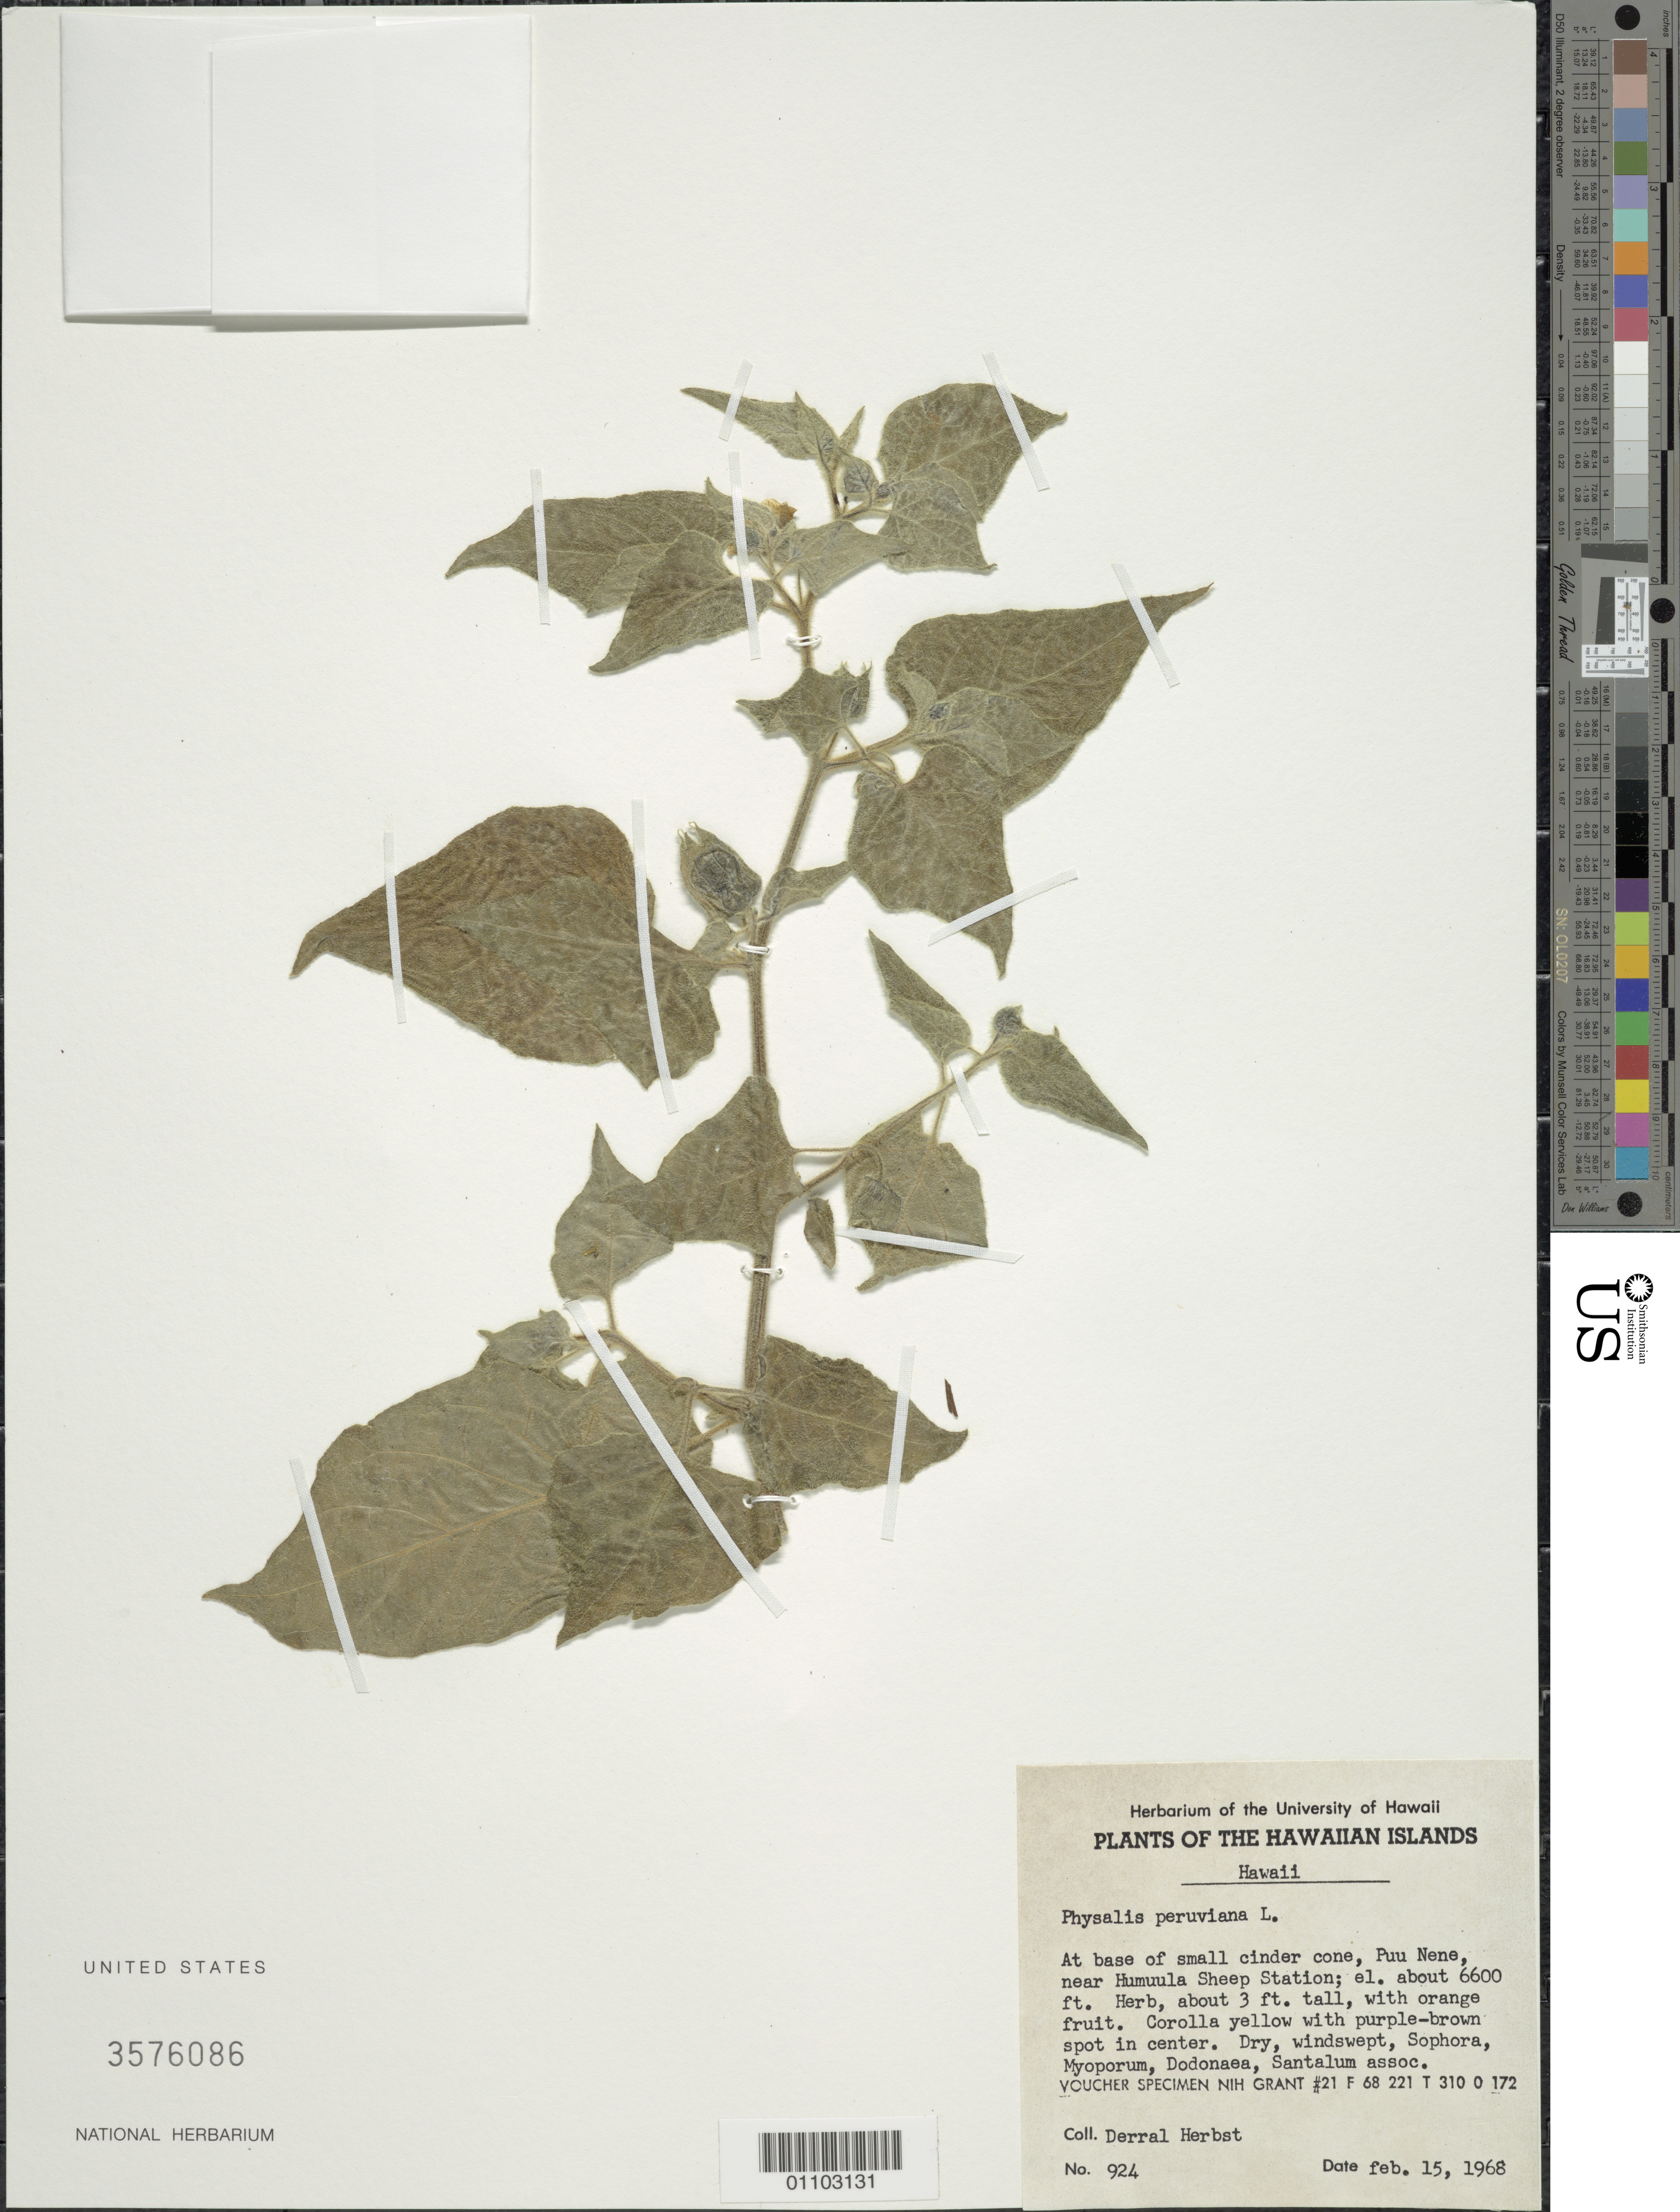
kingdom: Plantae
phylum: Tracheophyta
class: Magnoliopsida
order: Solanales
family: Solanaceae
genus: Physalis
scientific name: Physalis peruviana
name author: L.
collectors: D. R. Herbst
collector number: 924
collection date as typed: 15 Feb 1968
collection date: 1968-02-15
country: United States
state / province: Hawaii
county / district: Hawaii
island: Hawaii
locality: Puu Nene, near Humuula Sheep Station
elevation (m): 2011.7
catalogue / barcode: US 3576086